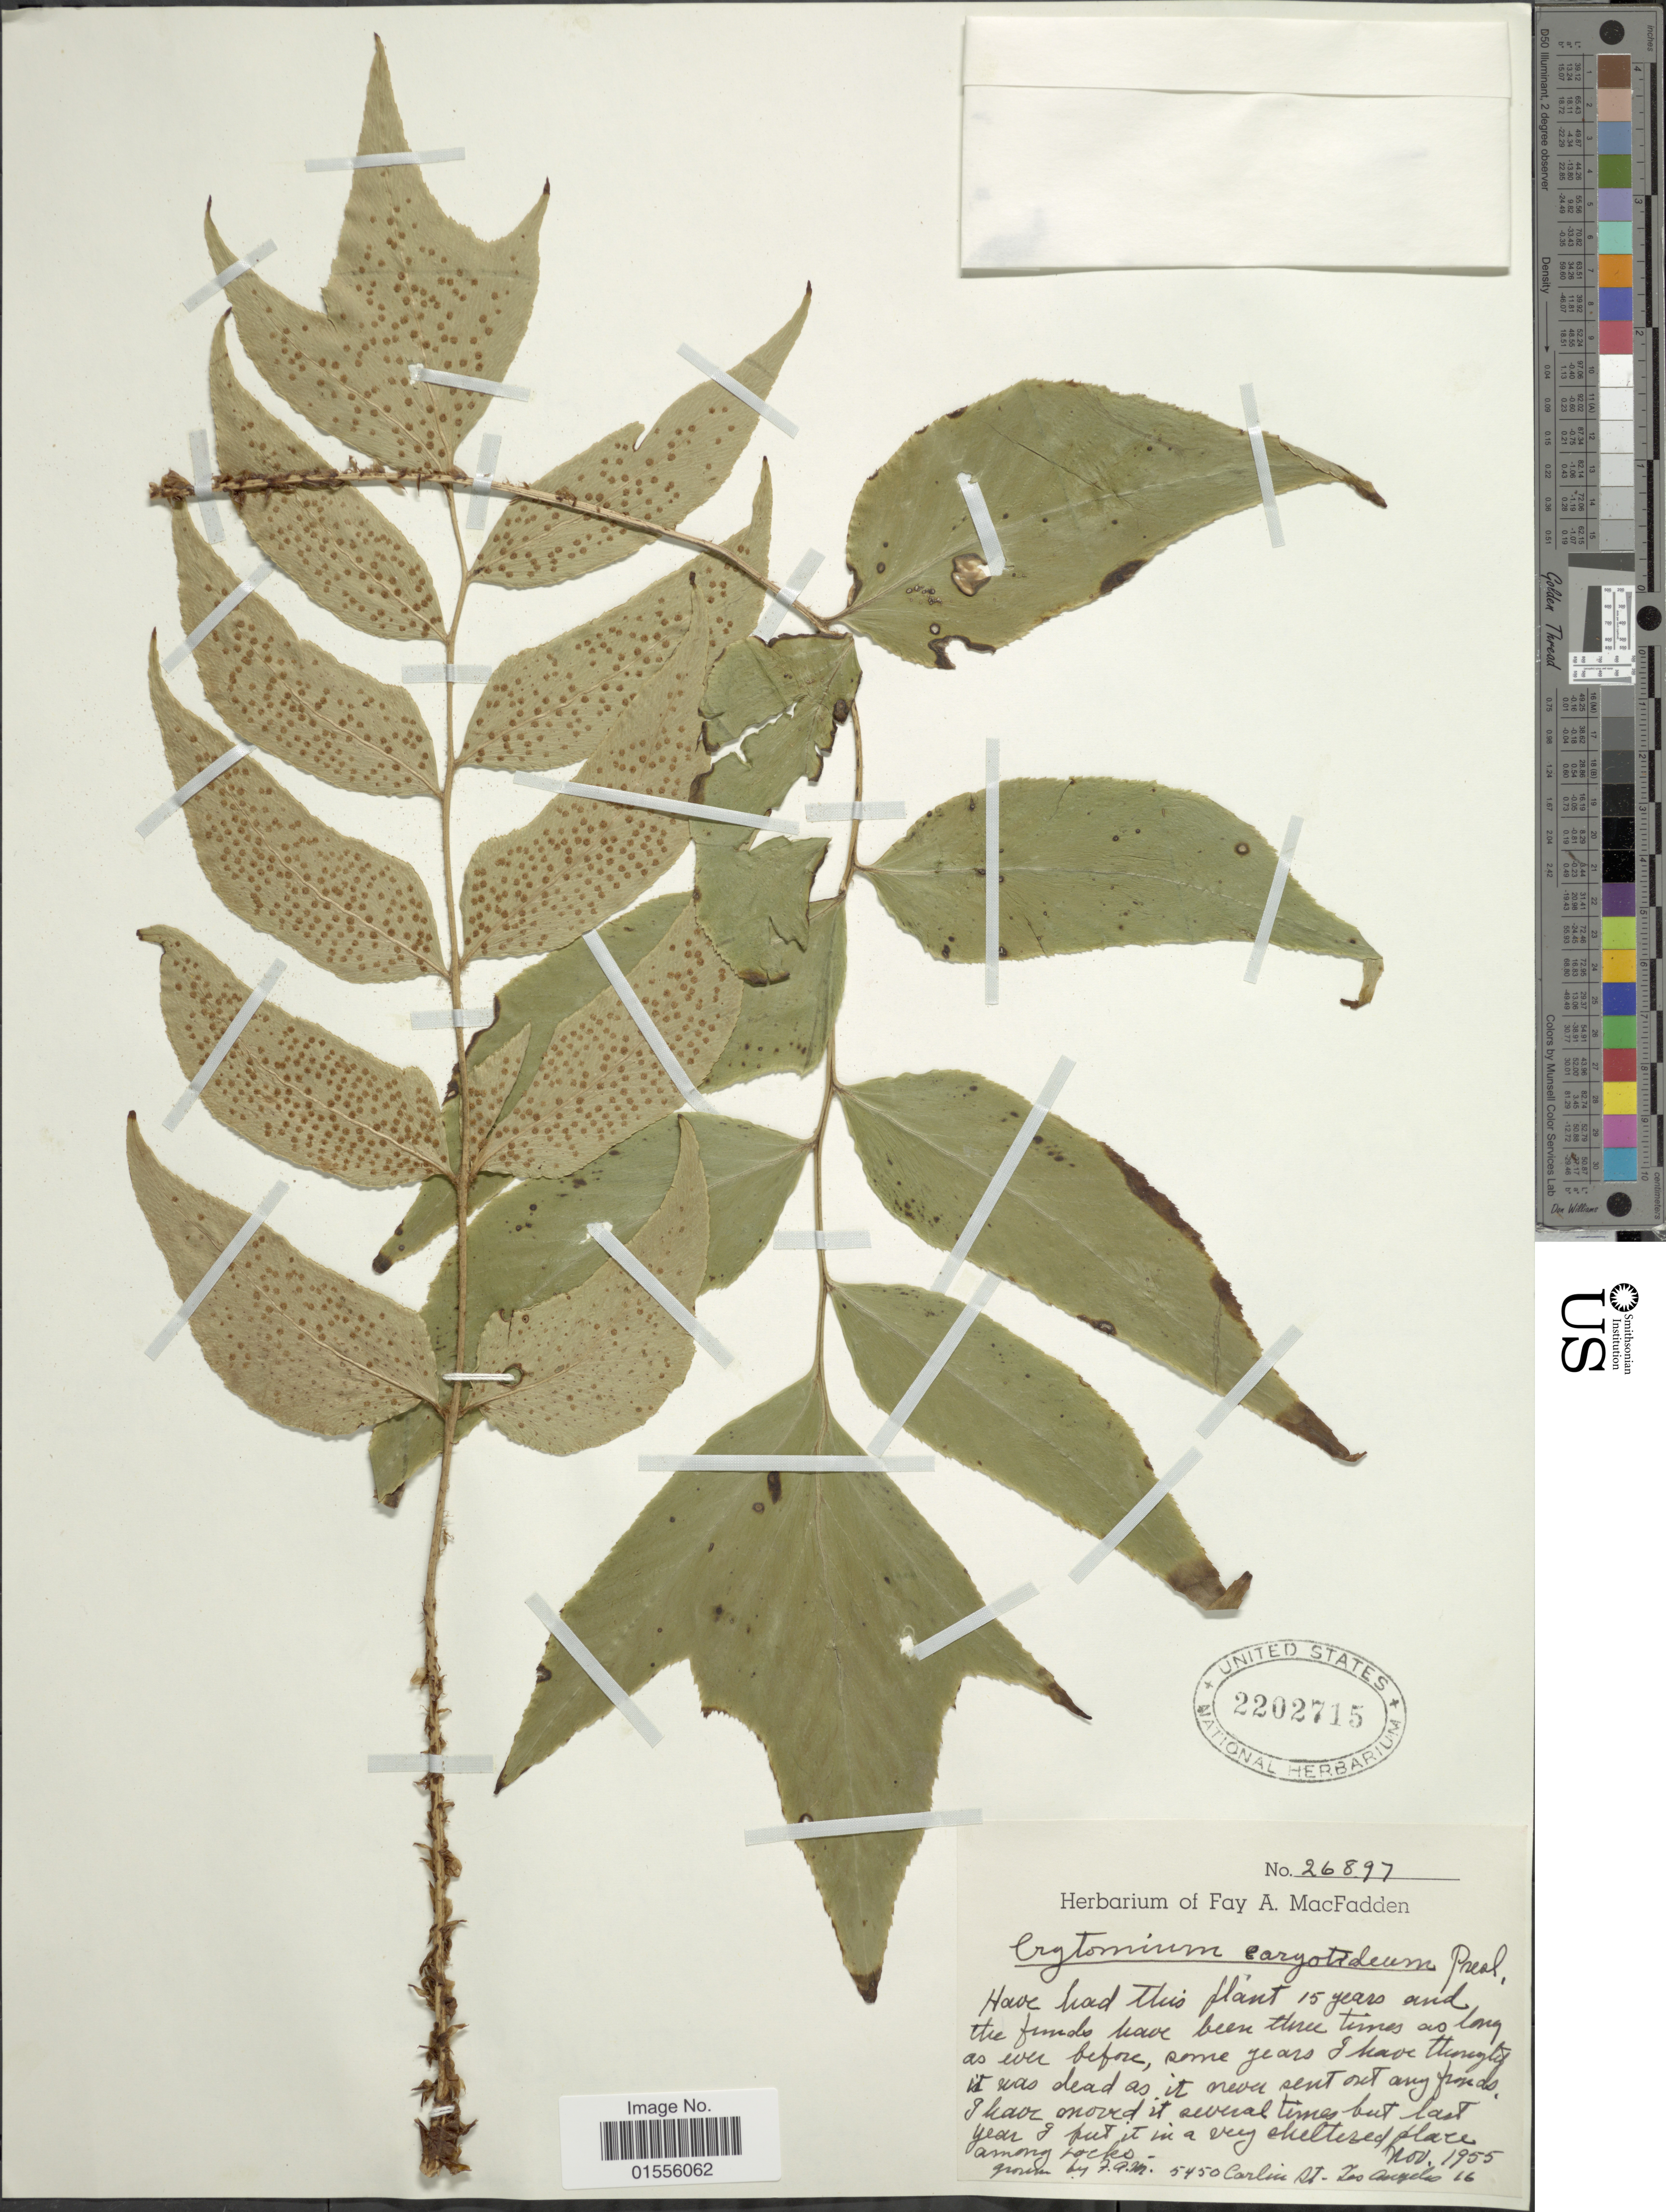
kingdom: Plantae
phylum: Tracheophyta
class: Polypodiopsida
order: Polypodiales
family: Dryopteridaceae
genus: Cyrtomium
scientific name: Cyrtomium caryotideum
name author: (Wall. ex Hook. & Grev.) C. Presl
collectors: F. MacFadden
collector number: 5450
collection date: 1955-11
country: United States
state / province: California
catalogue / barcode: US 2202715